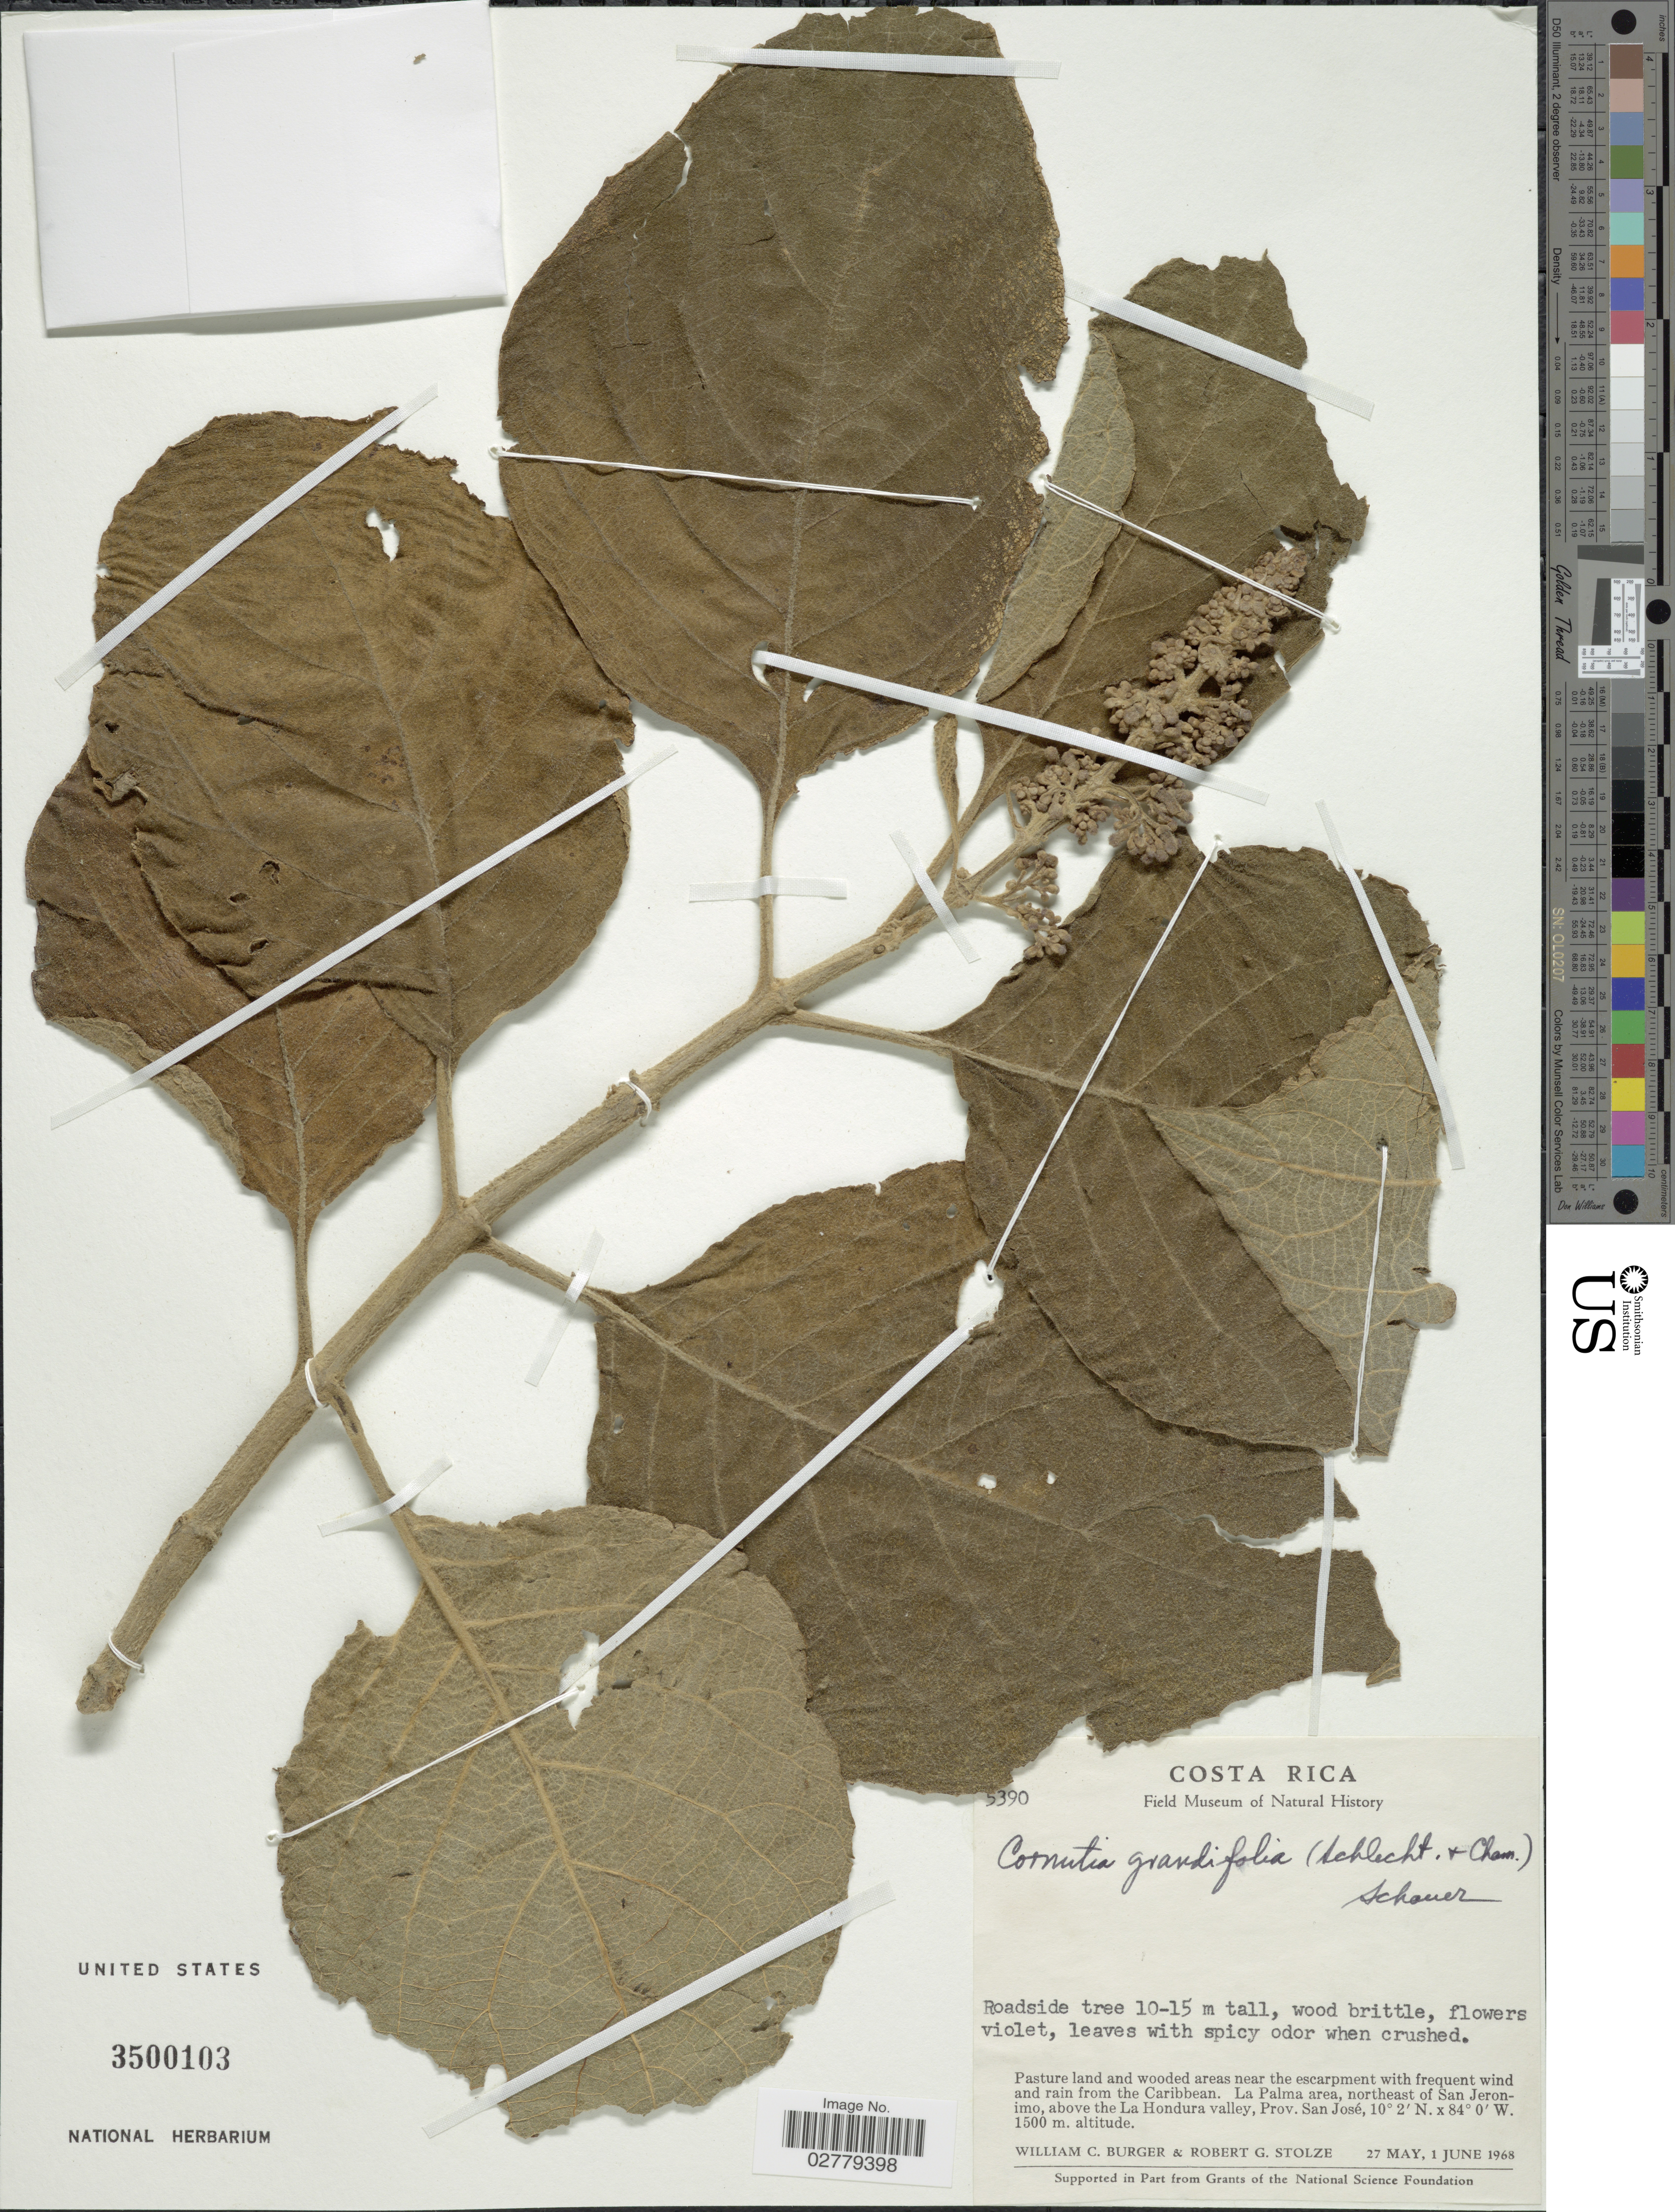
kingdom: Plantae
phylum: Tracheophyta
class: Magnoliopsida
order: Lamiales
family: Lamiaceae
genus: Cornutia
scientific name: Cornutia grandifolia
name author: (Cham. & Schltdl.) Schauer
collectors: W. Burger & R. G. Stolze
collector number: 5390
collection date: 1968-05-27/1968-06-01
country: Costa Rica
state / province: San José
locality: La Palma area, northeast of San Jeronimo, above the La Hondura valley.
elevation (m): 1500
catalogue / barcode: US 3500103